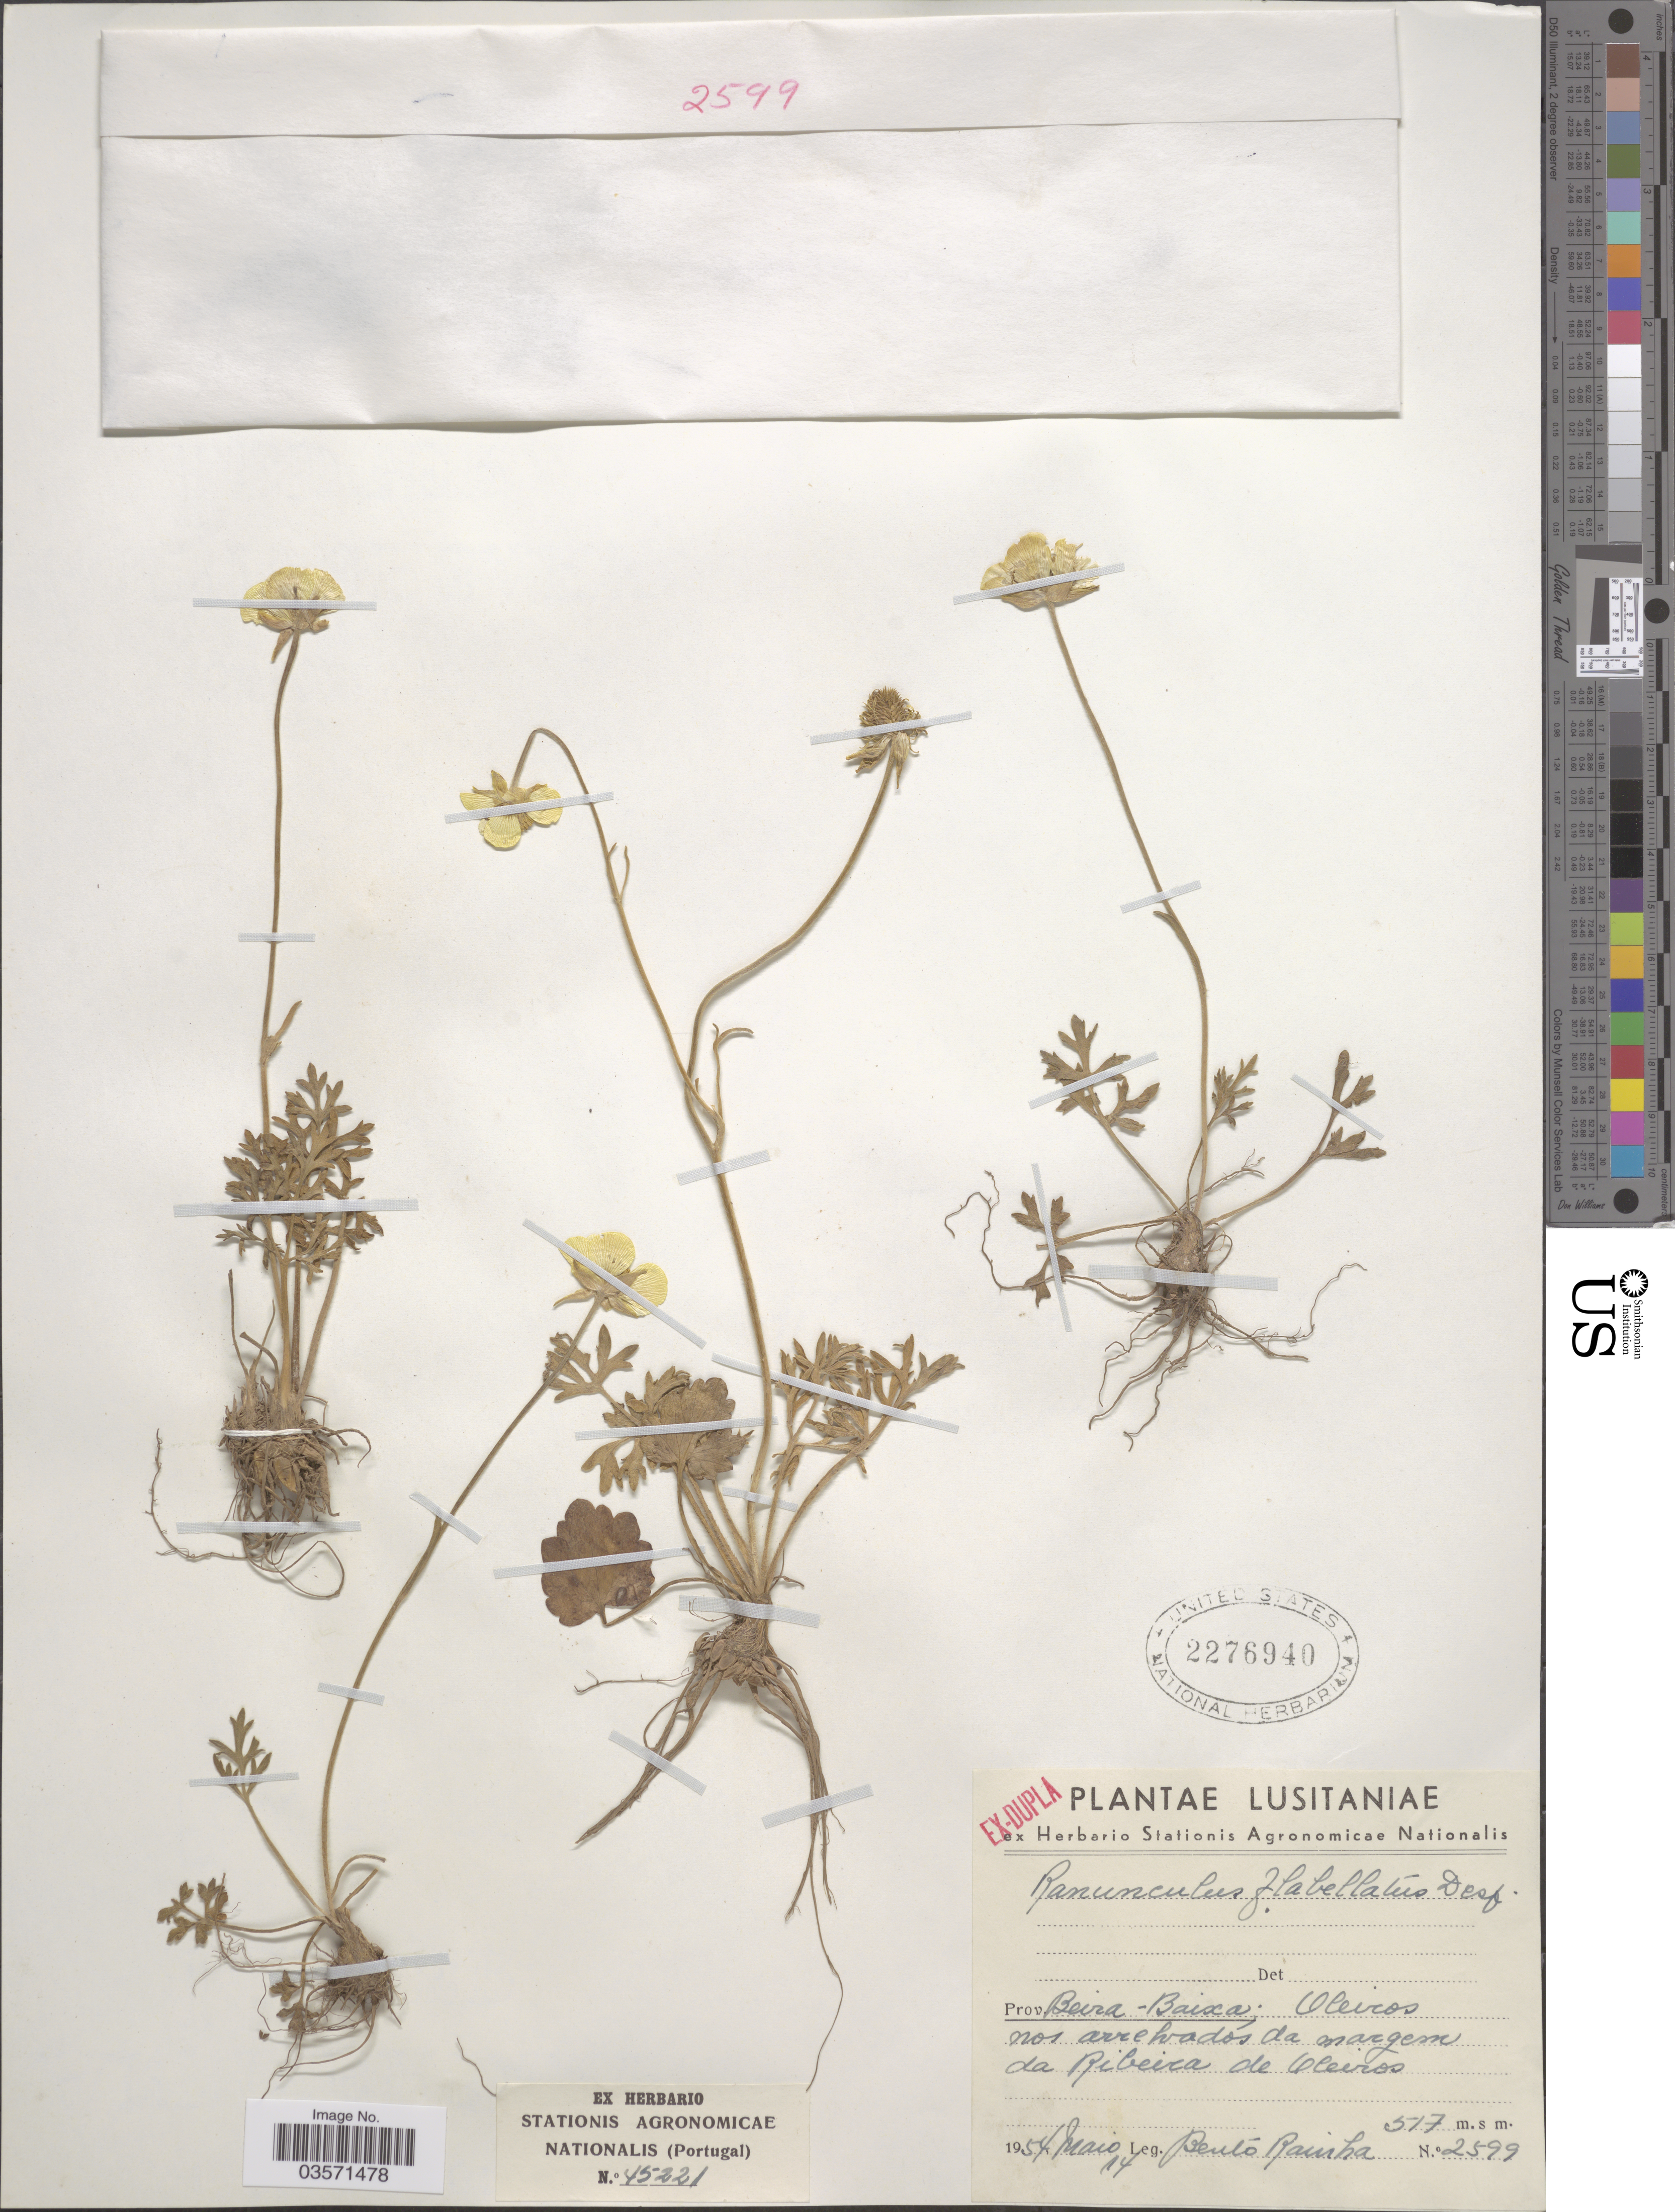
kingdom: Plantae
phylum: Tracheophyta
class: Magnoliopsida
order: Ranunculales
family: Ranunculaceae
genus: Ranunculus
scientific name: Ranunculus flabellaris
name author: Raf.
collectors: B. Rainha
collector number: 2599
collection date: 1954-05-14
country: Portugal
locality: Lusitaniae. Prov. Beira - Baixa; Oleiros nos arrehados da margem da Ribeira de Oleiros.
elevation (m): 517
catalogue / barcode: US 2276940